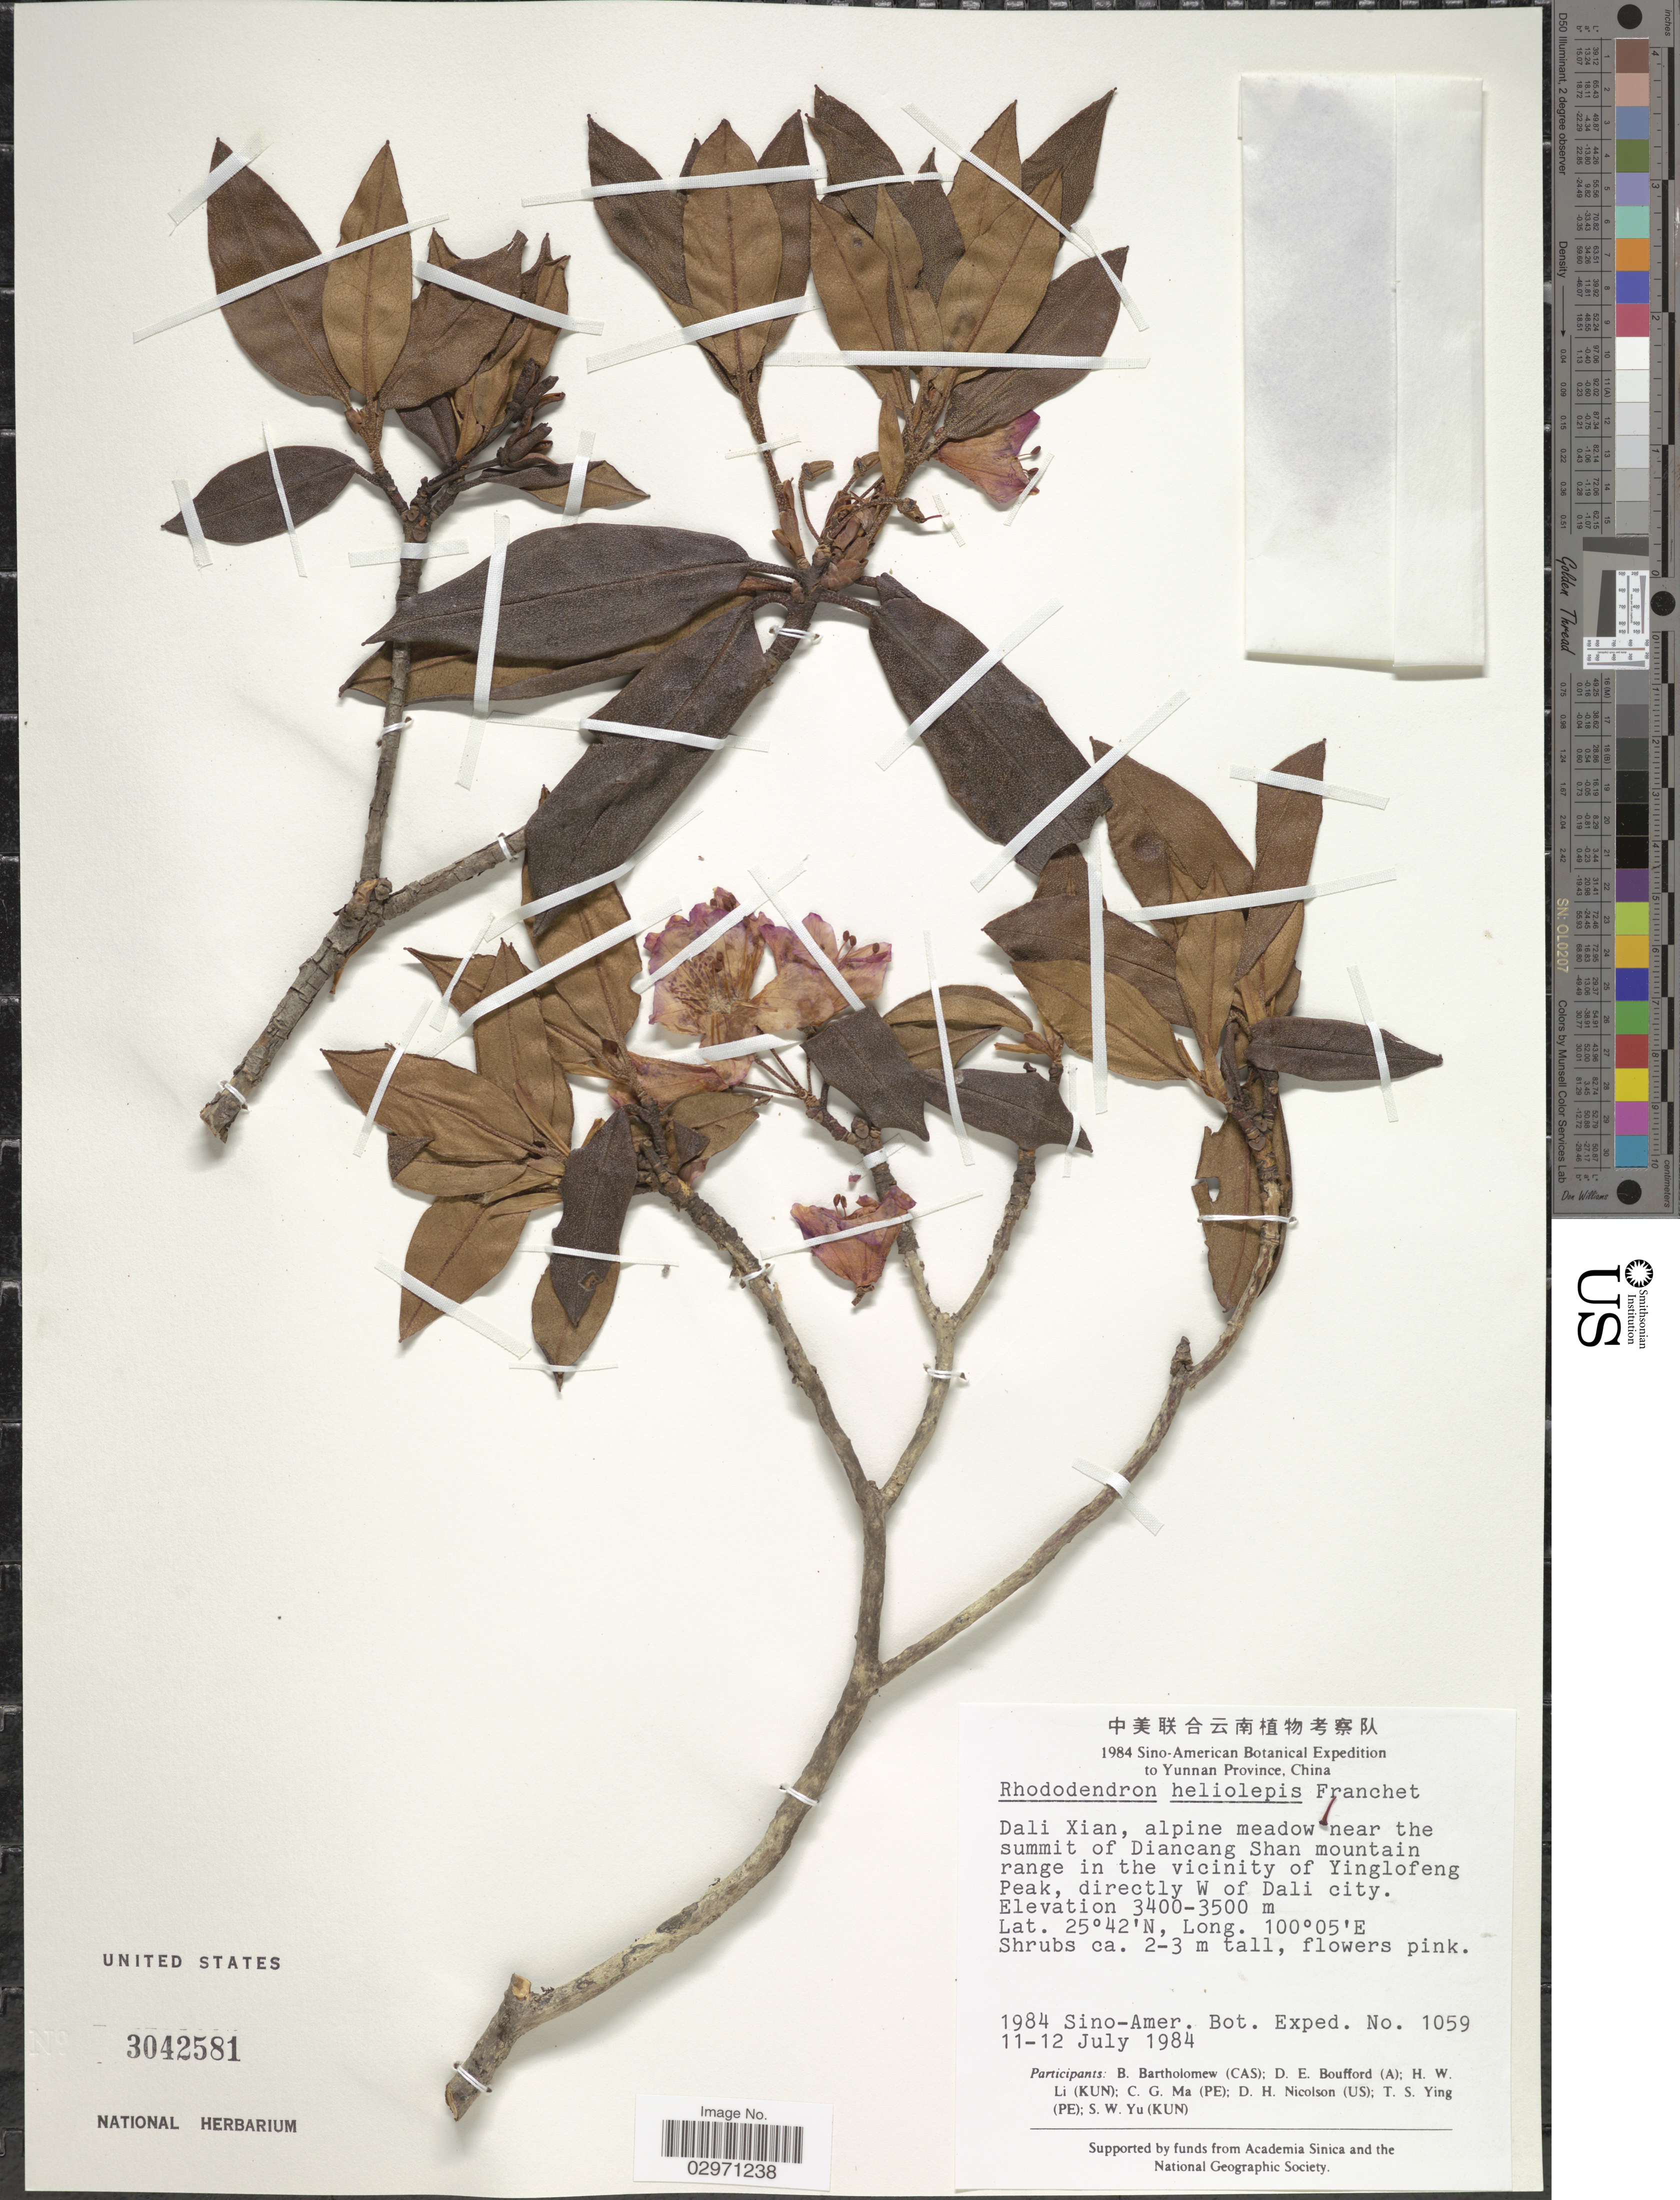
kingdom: Plantae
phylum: Tracheophyta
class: Magnoliopsida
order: Ericales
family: Ericaceae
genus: Rhododendron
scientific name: Rhododendron heliolepis var. brevistylum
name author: (Franch.) Cullen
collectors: Sino-Amer. Bot. Exped. 1984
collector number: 1059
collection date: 1984-07-11/1984-07-12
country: China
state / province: Yunnan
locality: Dali Xian, alpine meadow near the summit of Diancang Shan mountain rage in the vicinity of Yinglofeng Peak, directly W of Dali city.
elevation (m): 3400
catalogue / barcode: US 3042581